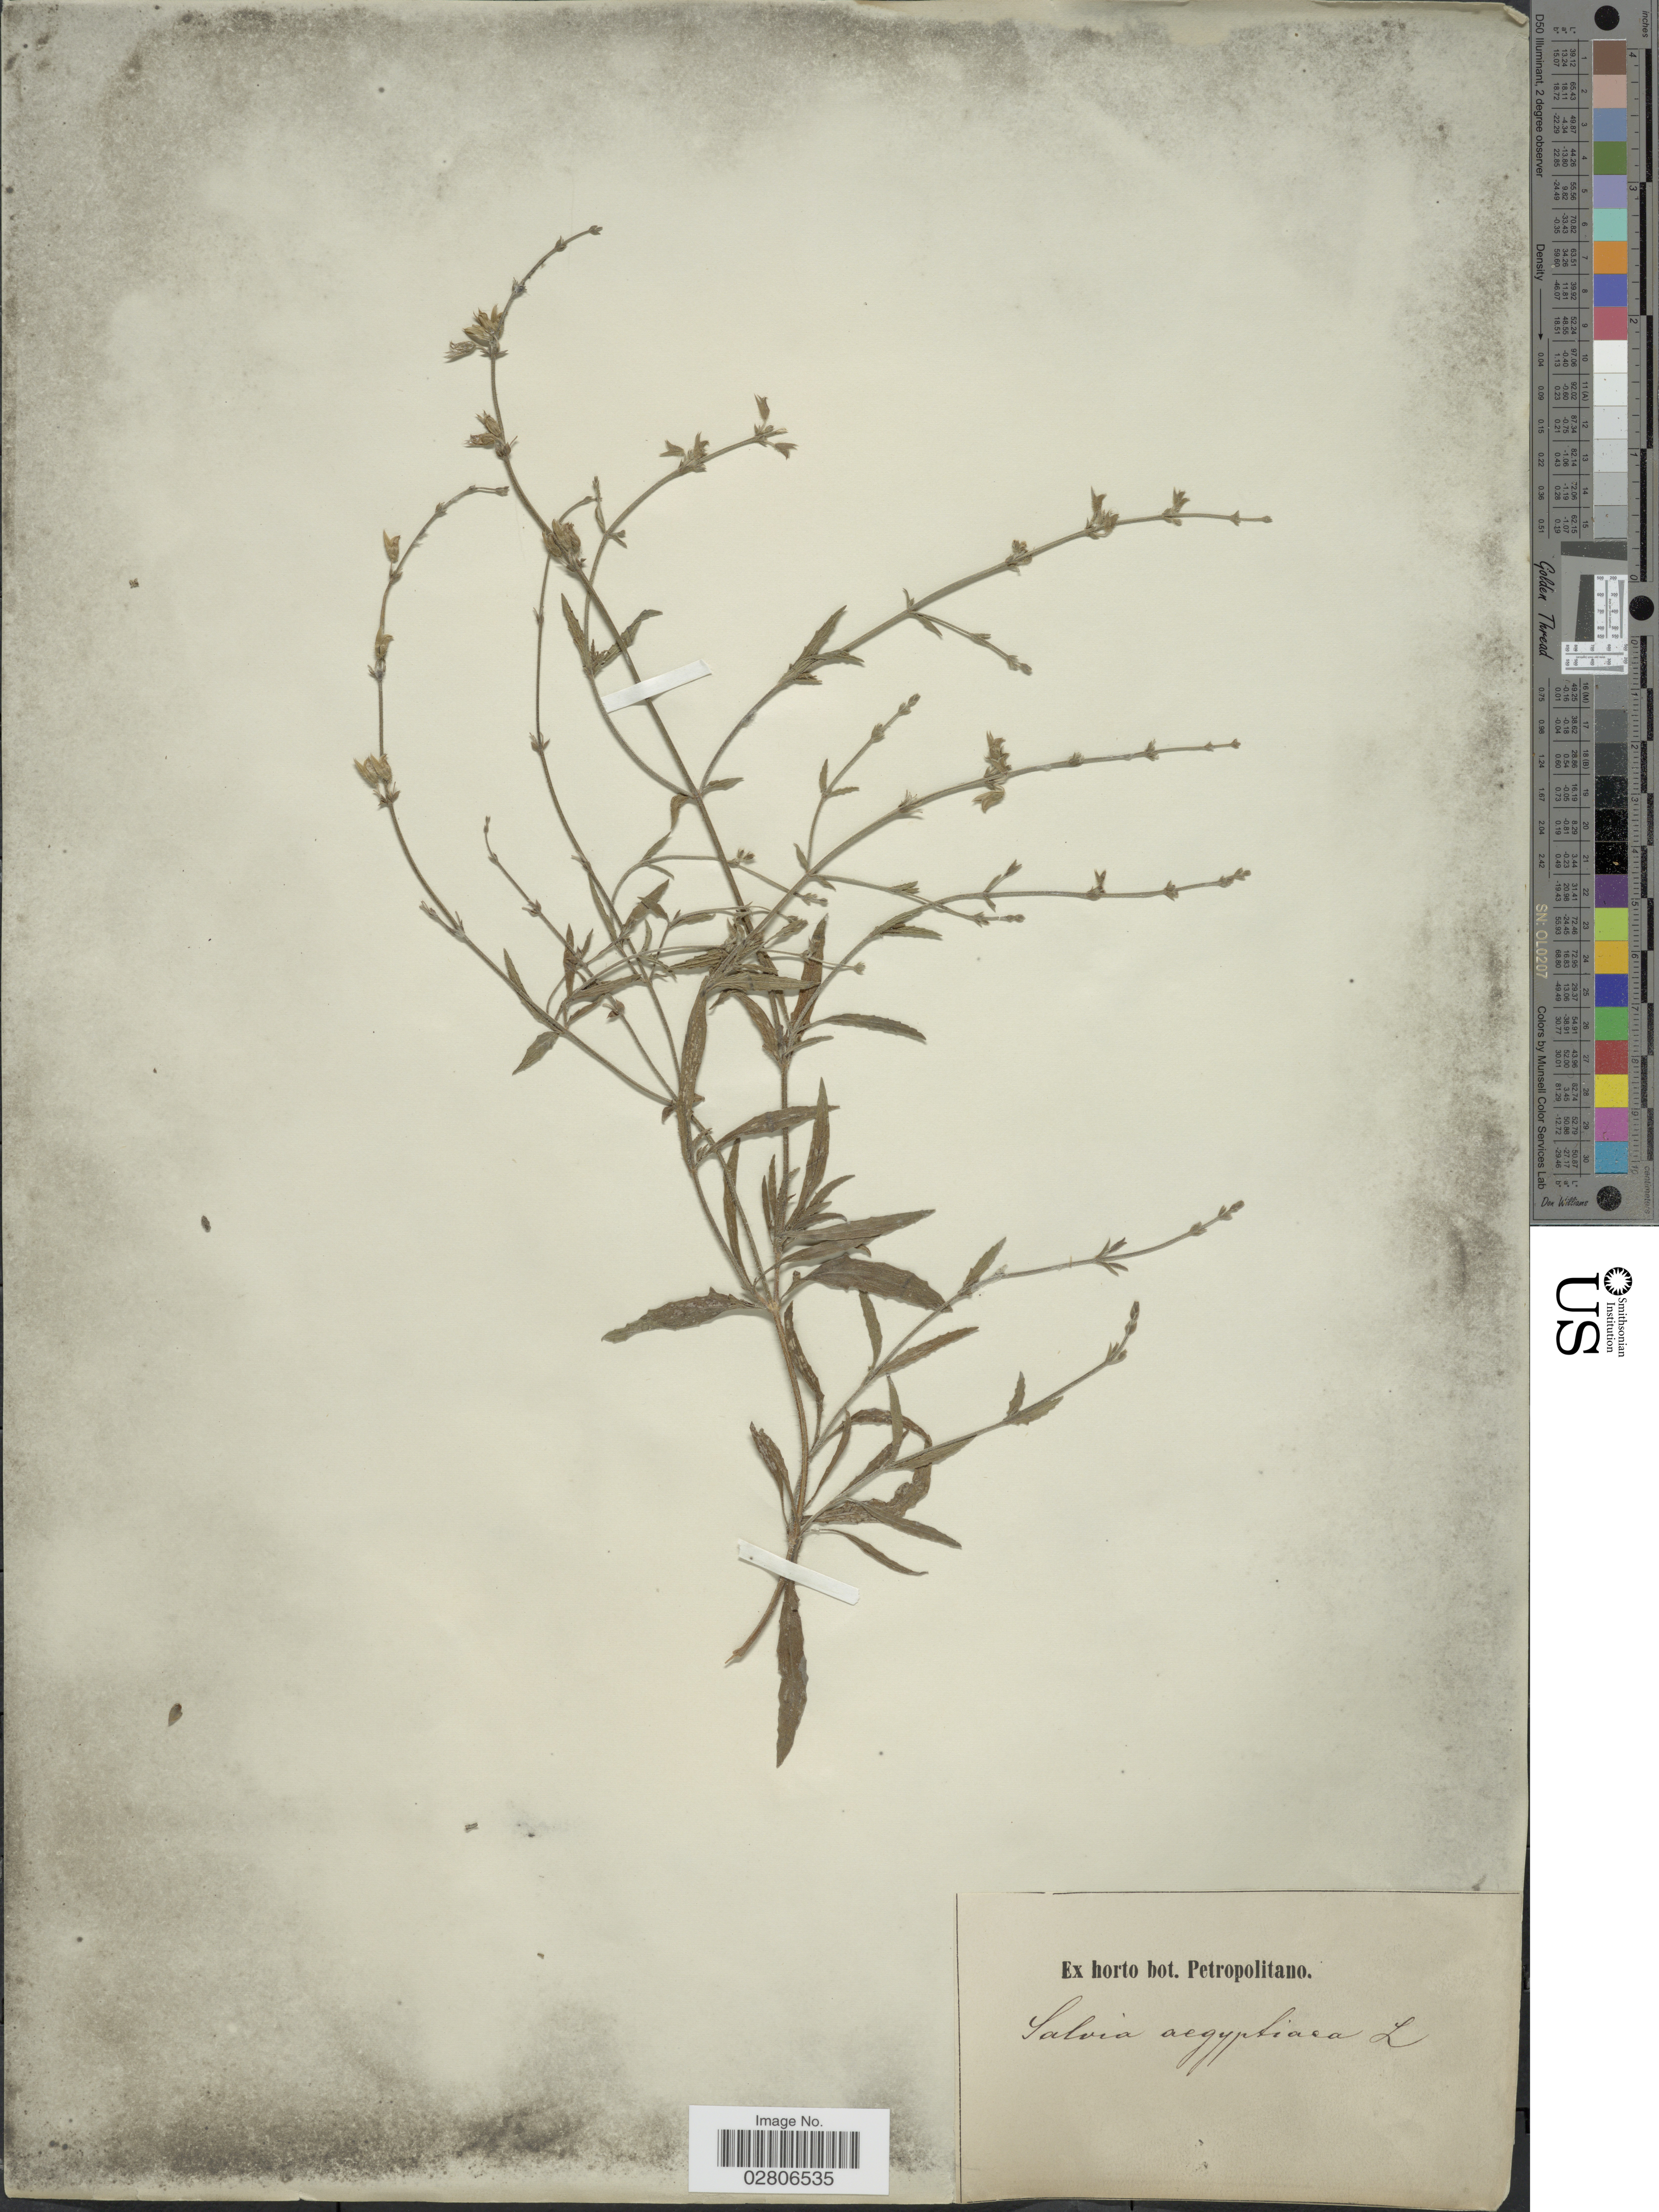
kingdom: Plantae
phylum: Tracheophyta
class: Magnoliopsida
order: Lamiales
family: Lamiaceae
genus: Salvia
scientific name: Salvia aegyptiaca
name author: L.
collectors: ex Horto Bot. Petropolitano